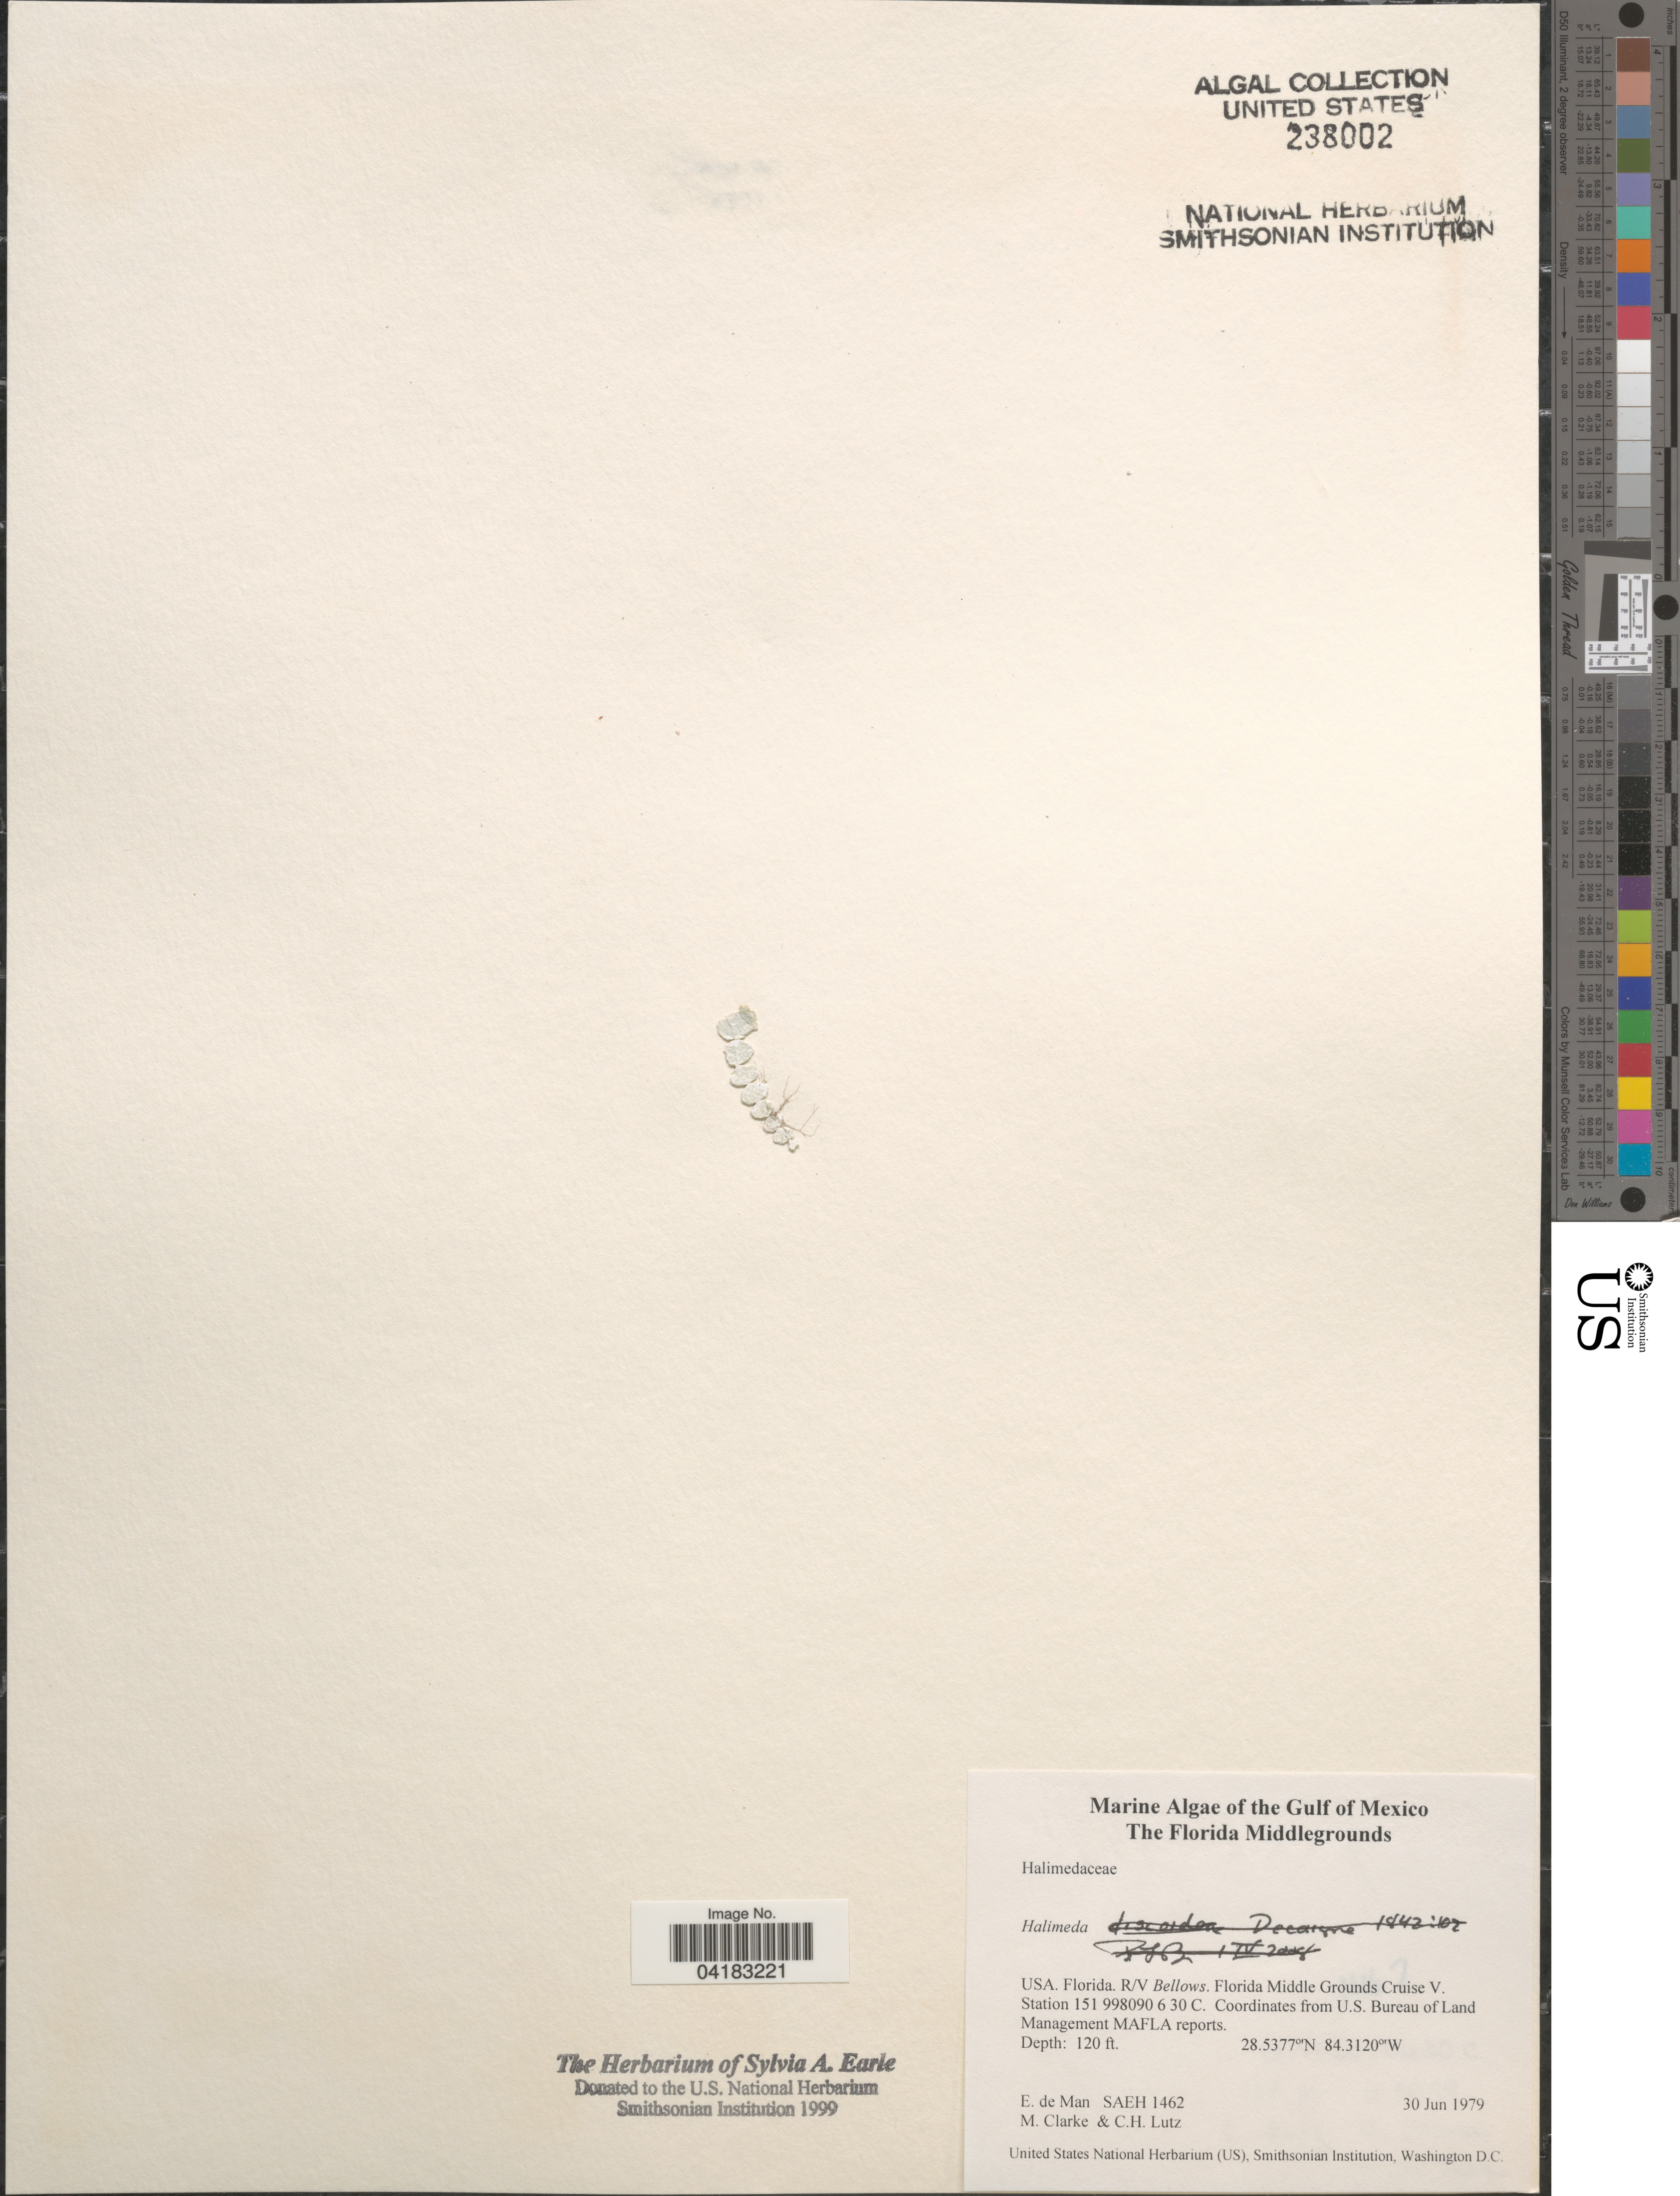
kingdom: Plantae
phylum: Chlorophyta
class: Ulvophyceae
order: Bryopsidales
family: Halimedaceae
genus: Halimeda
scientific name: Halimeda sp.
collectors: E. de Man, M. Clarke & C. Lutz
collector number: SAEH1462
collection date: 1979-06-30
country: United States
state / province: Florida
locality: Gulf of Mexico. R/V Bellows. Florida Middle Grounds Cruise V. Station 151 998090 6 30 C.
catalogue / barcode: US 238002